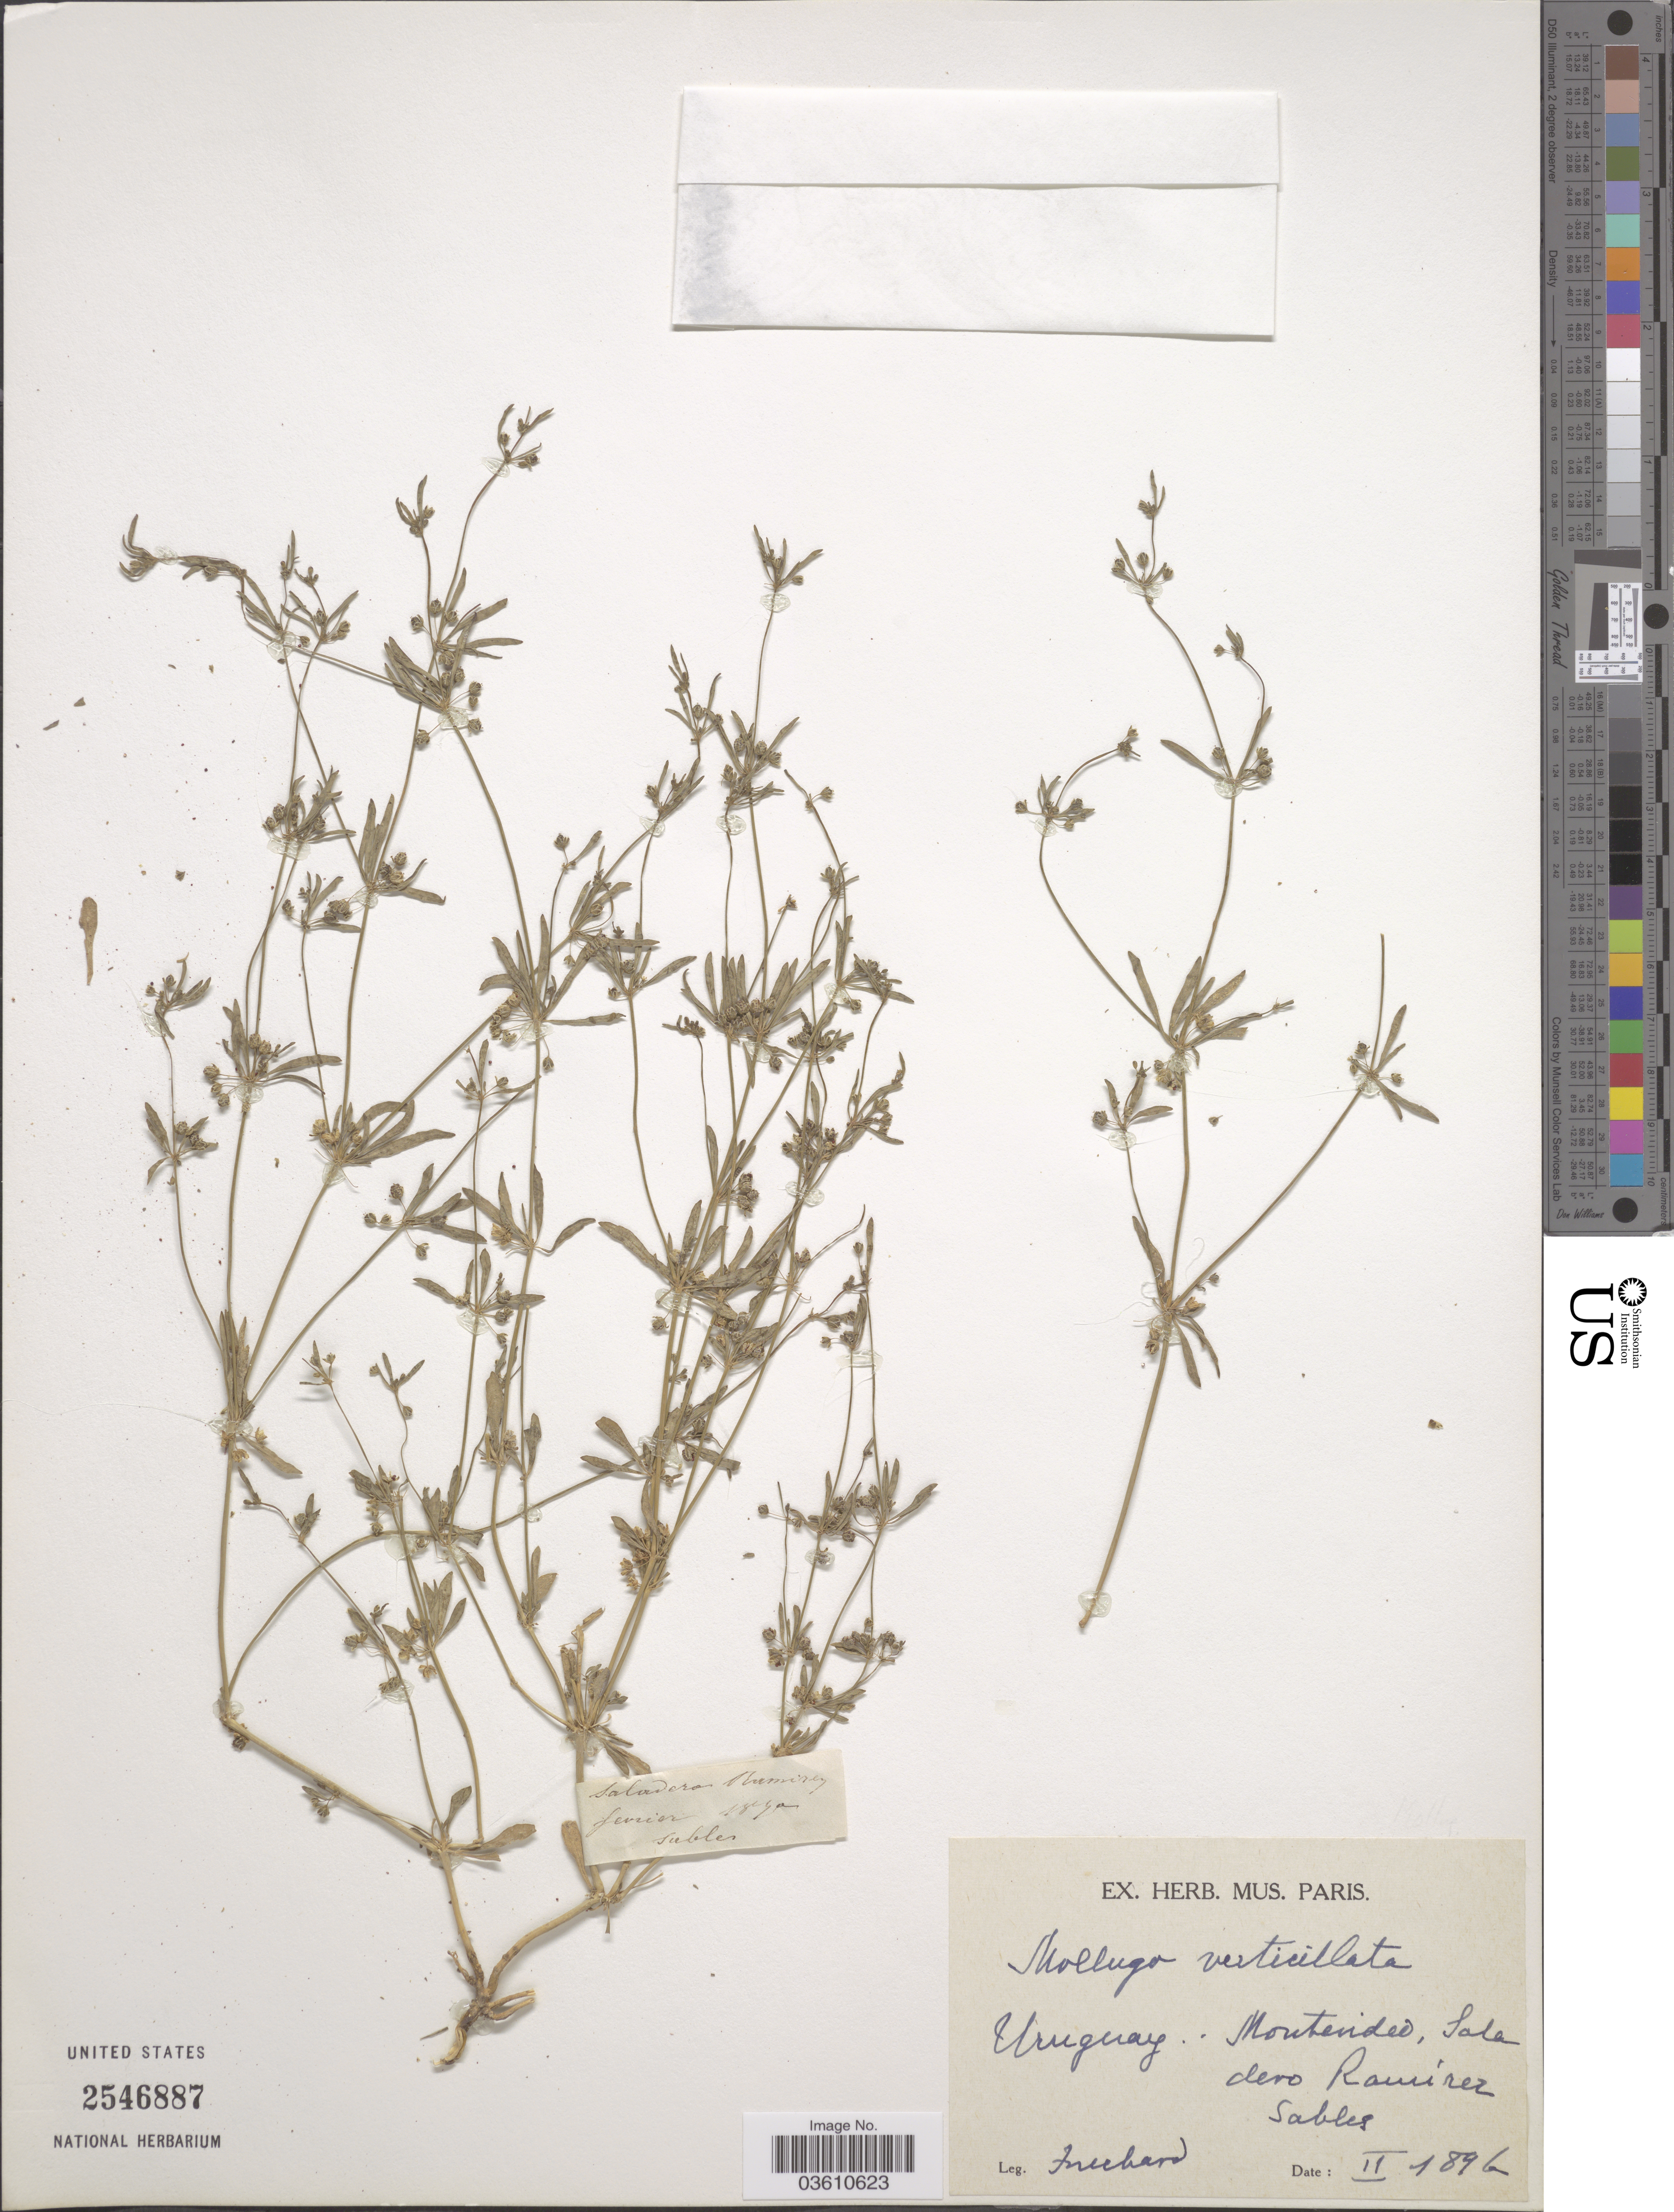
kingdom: Plantae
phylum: Tracheophyta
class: Magnoliopsida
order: Caryophyllales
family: Molluginaceae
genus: Mollugo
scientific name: Mollugo verticillata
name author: L.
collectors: -. Fruchard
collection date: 1896-02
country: Uruguay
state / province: Montevideo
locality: Sala dero Ramirez Sables.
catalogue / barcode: US 2546887